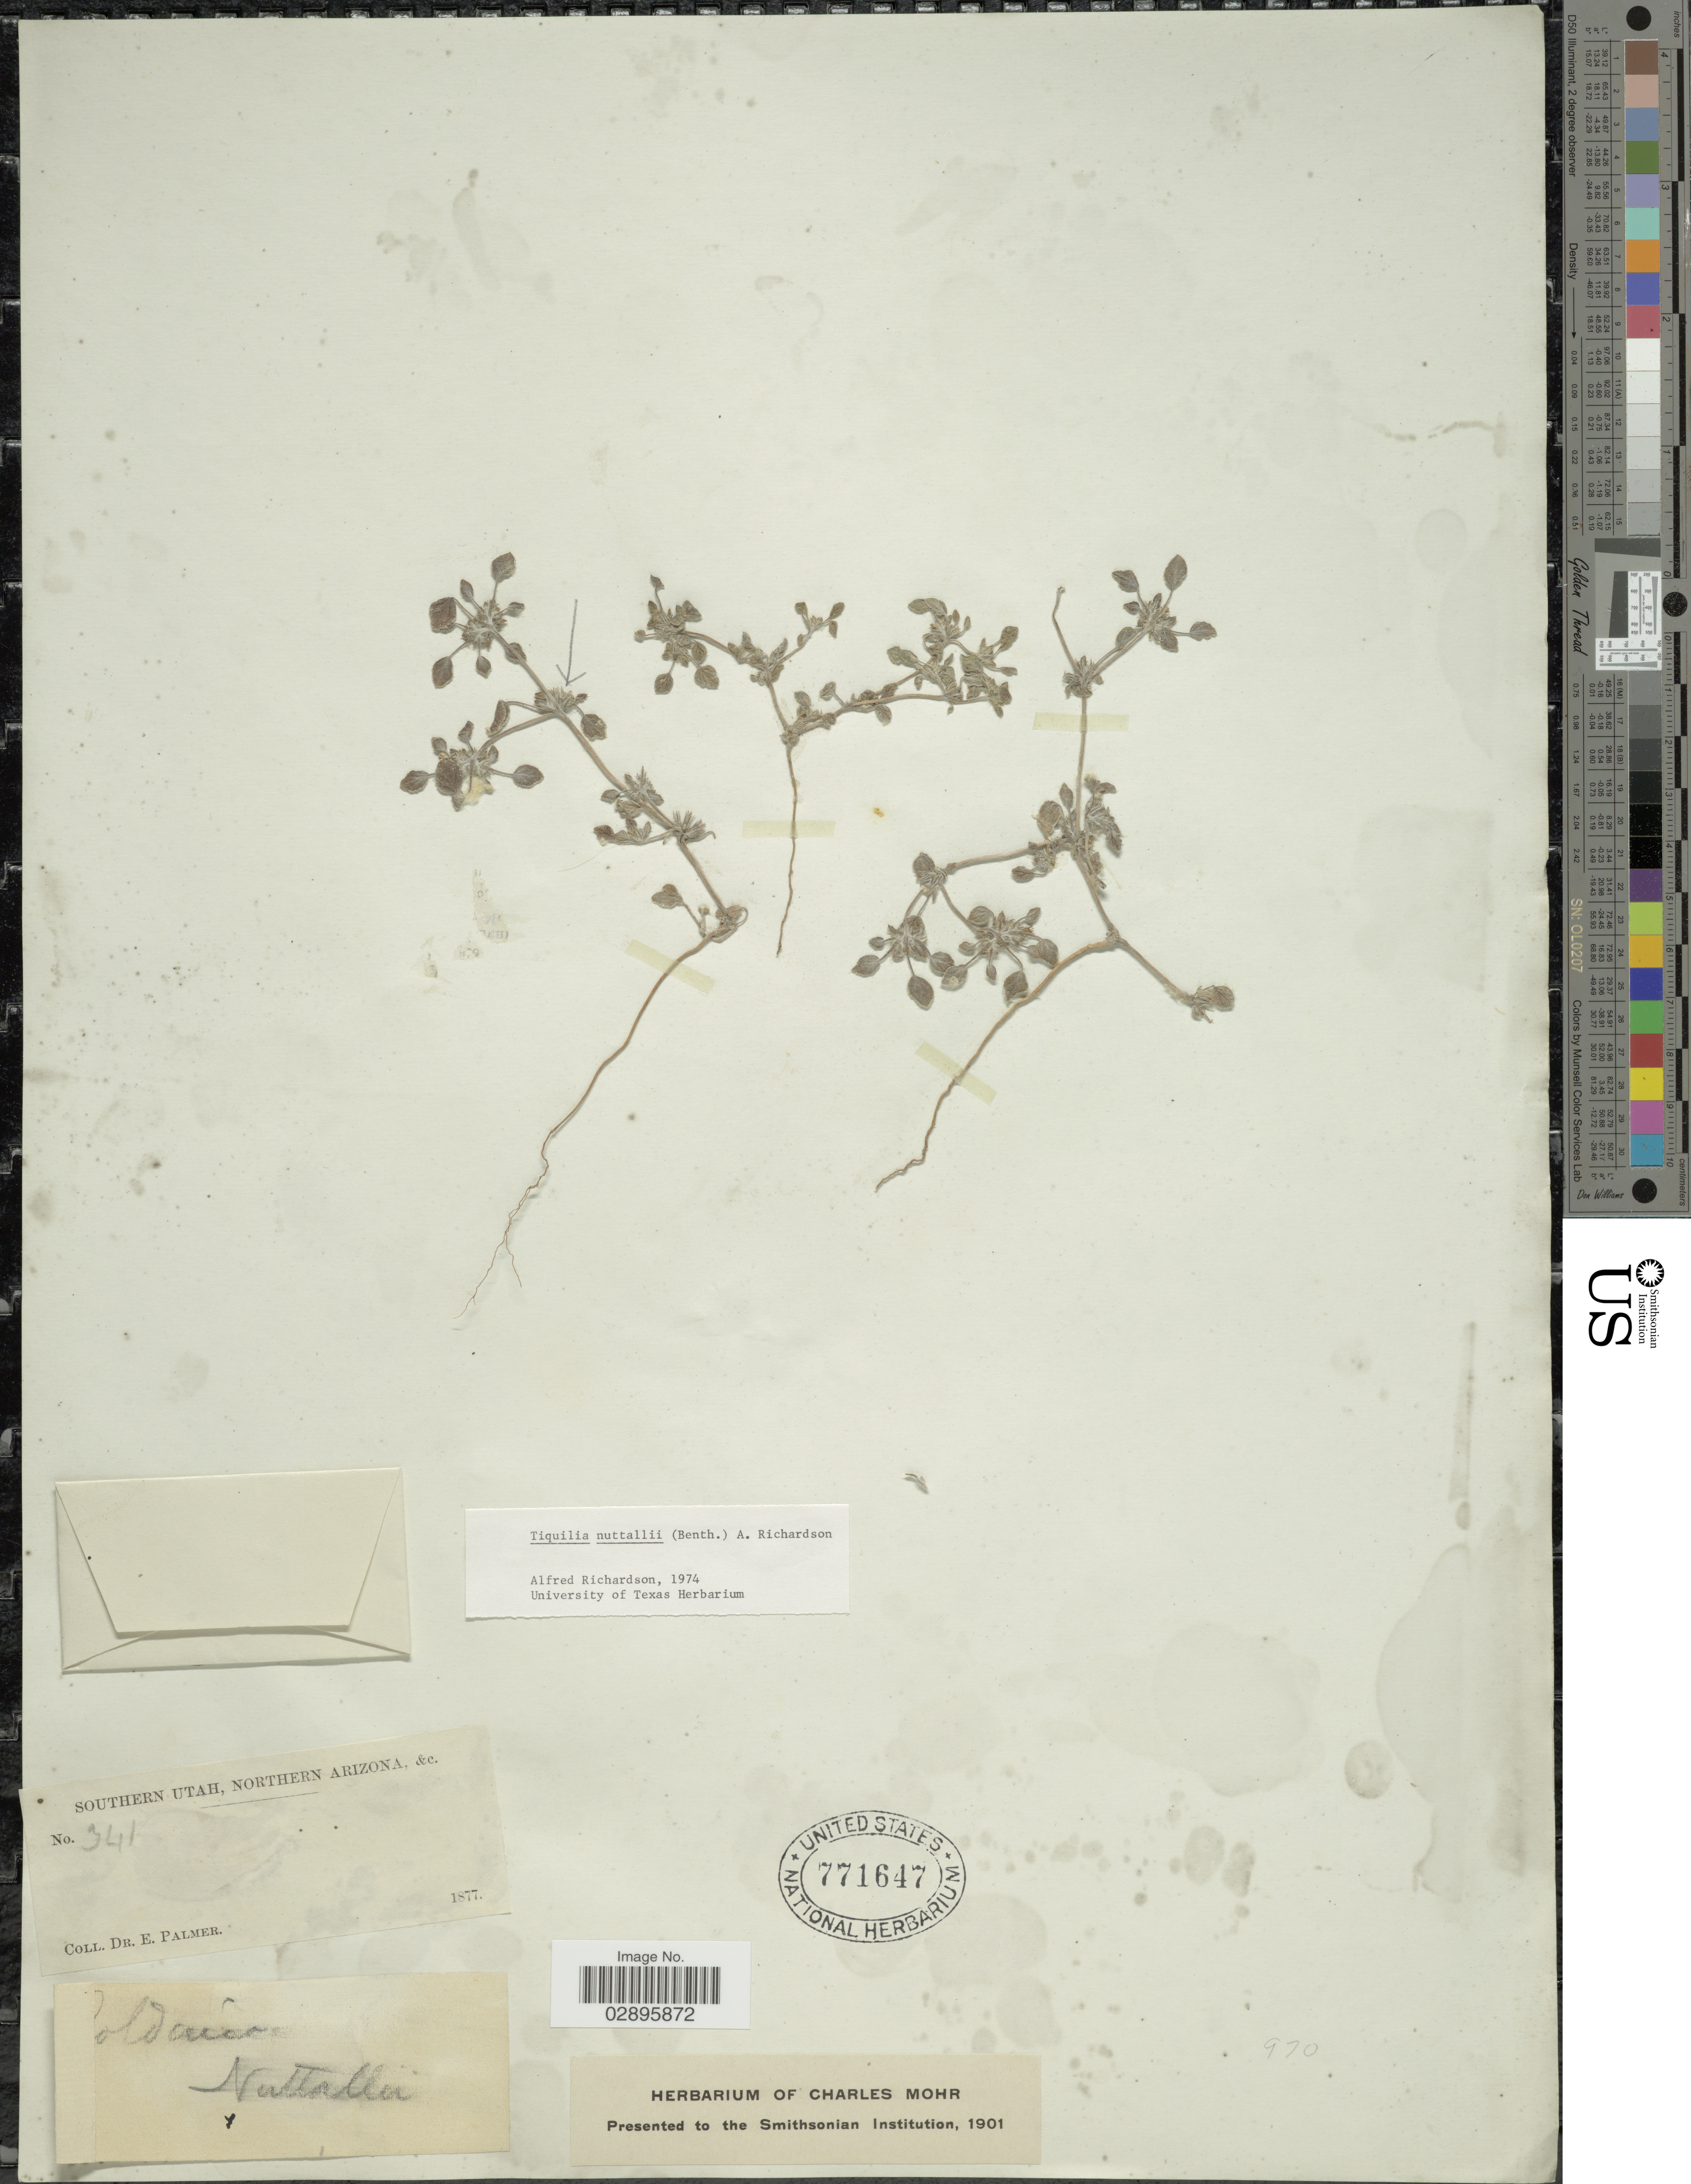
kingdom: Plantae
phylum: Tracheophyta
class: Magnoliopsida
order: Boraginales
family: Ehretiaceae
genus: Tiquilia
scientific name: Tiquilia nuttallii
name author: (Hook.) A.T. Richardson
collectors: E. Palmer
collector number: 341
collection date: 1877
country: United States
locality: Southern Utah, Northern Arizona, &c.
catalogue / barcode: US 771647